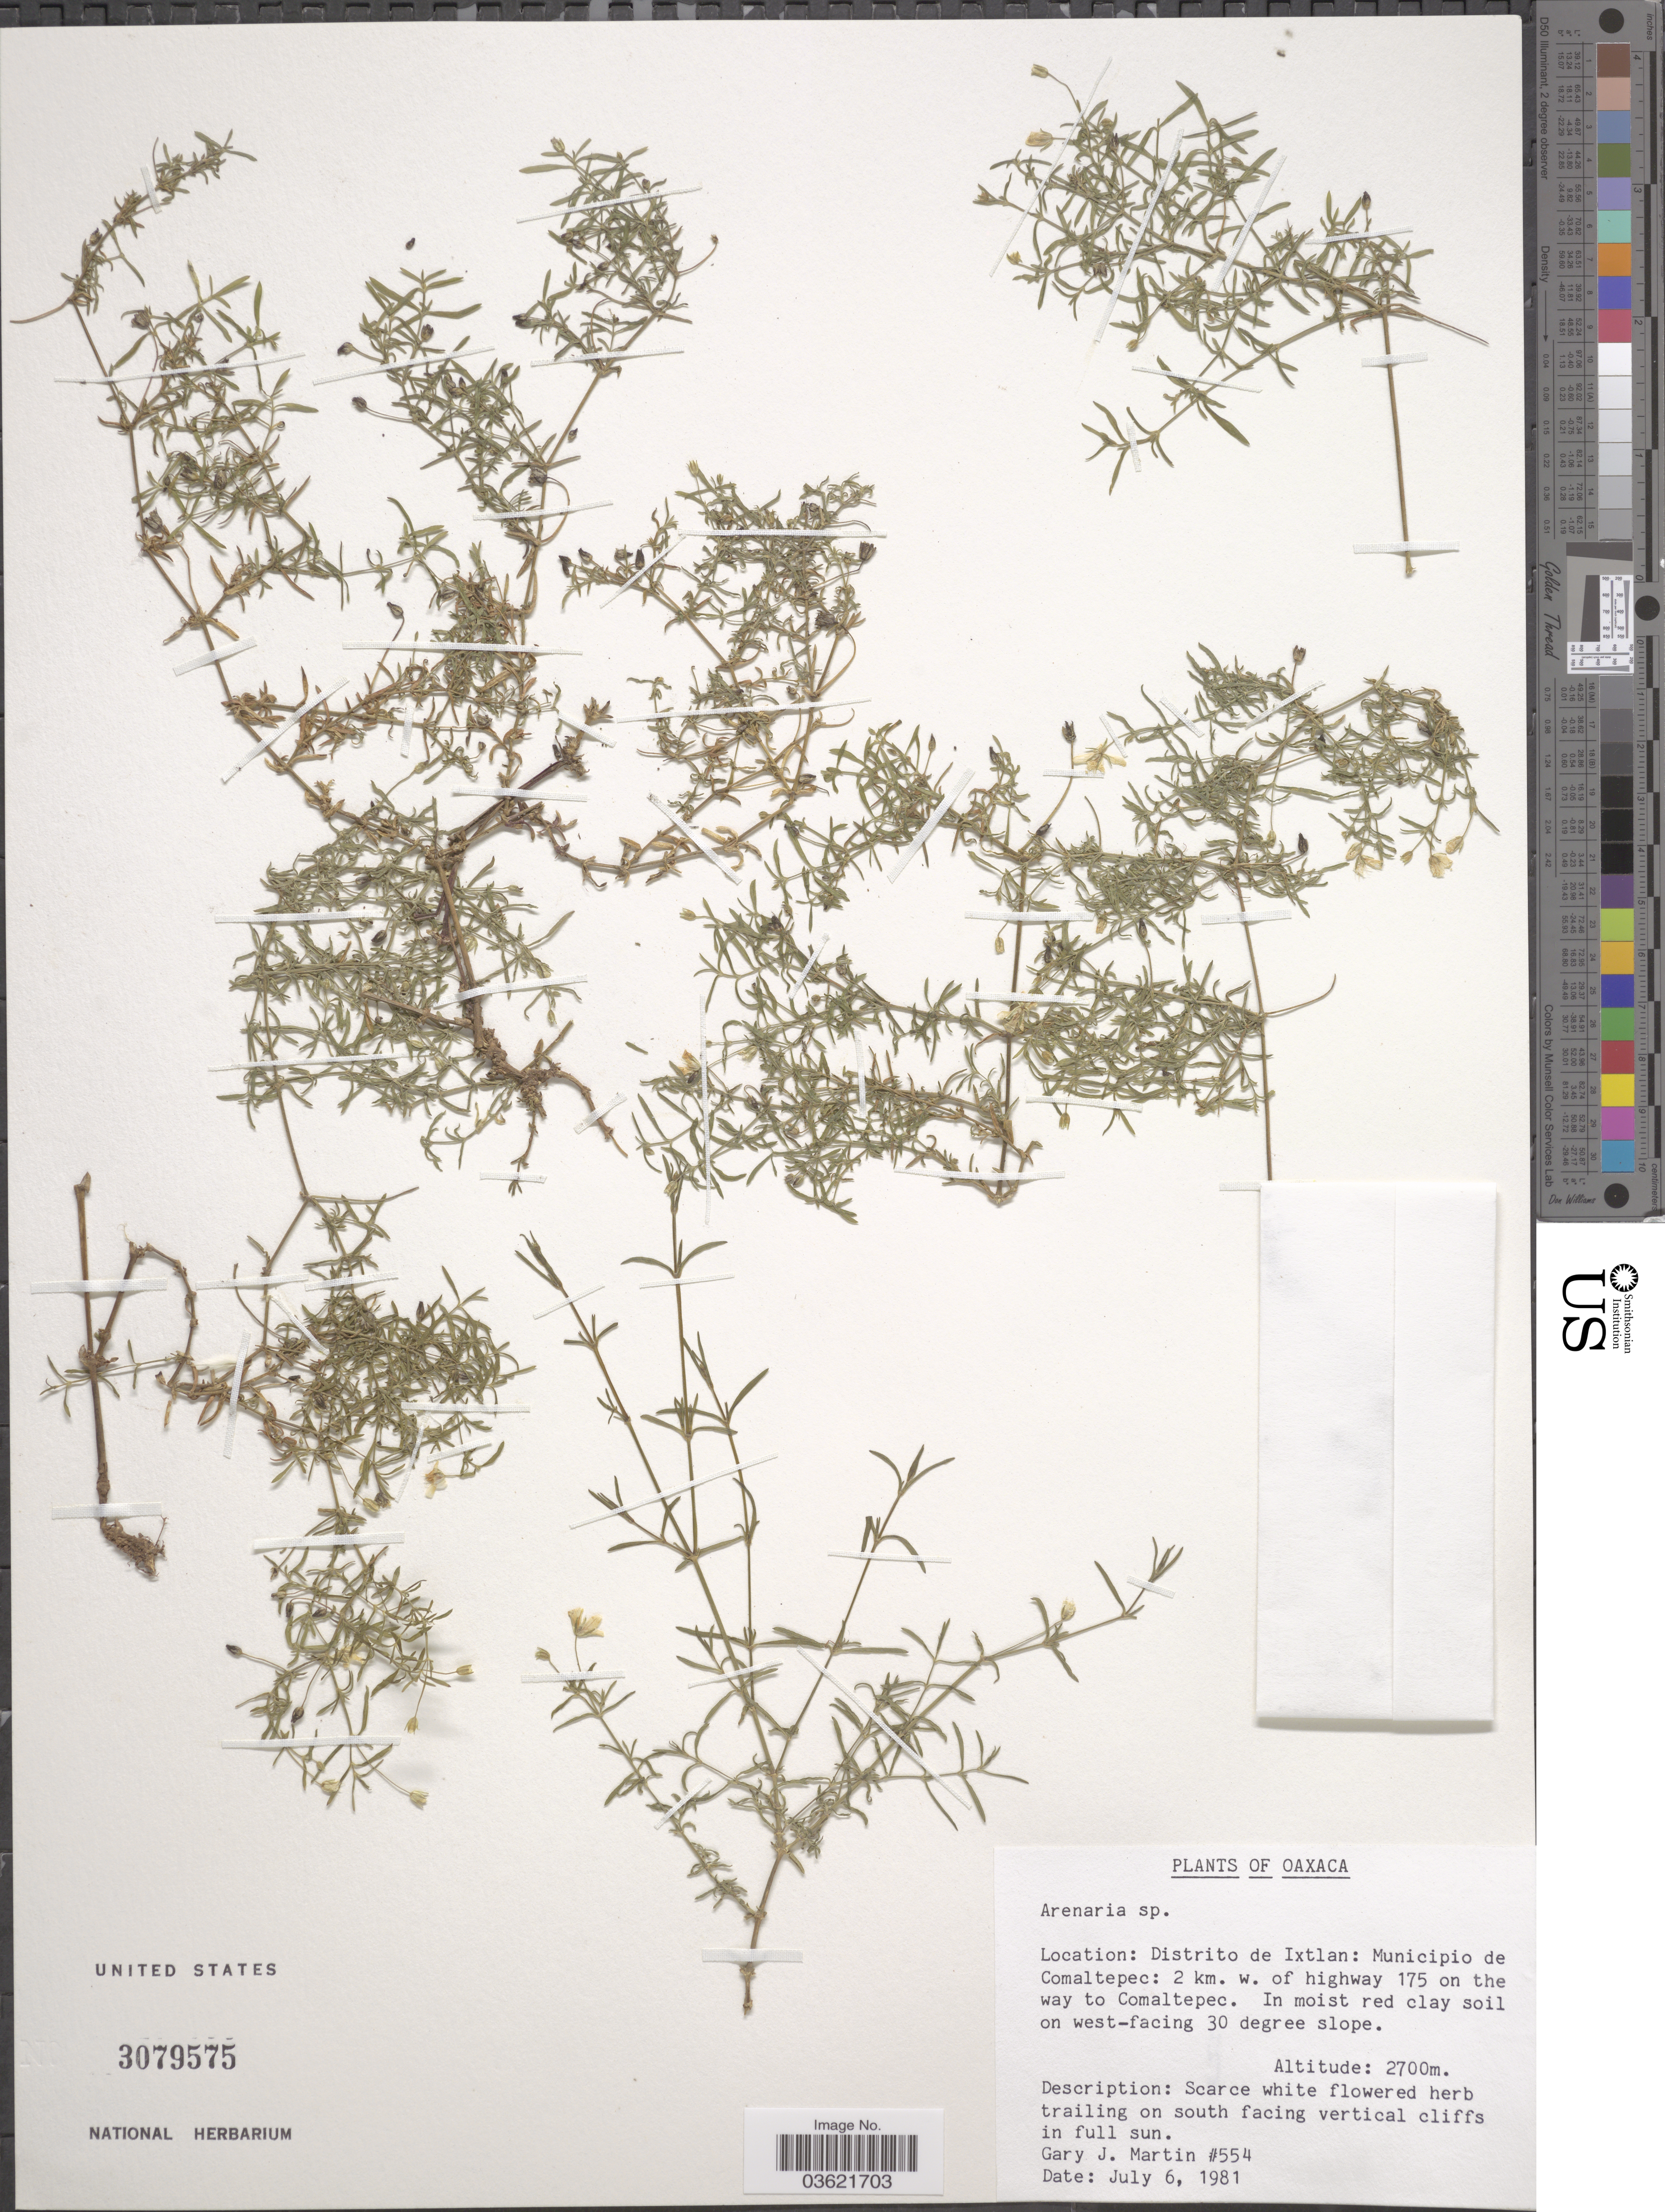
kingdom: Plantae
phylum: Tracheophyta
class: Magnoliopsida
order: Caryophyllales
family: Caryophyllaceae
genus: Arenaria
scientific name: Arenaria sp.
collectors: G. J. Martin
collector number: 554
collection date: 1981-07-06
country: Mexico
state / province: Oaxaca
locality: Distrito de Ixtlan: Municipio de Comaltepec: 2 km. w. of highway 175 on the way to Comaltepec. In moist red clay soil on west-facing 30 degree slope.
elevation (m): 2700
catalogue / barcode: US 3079575